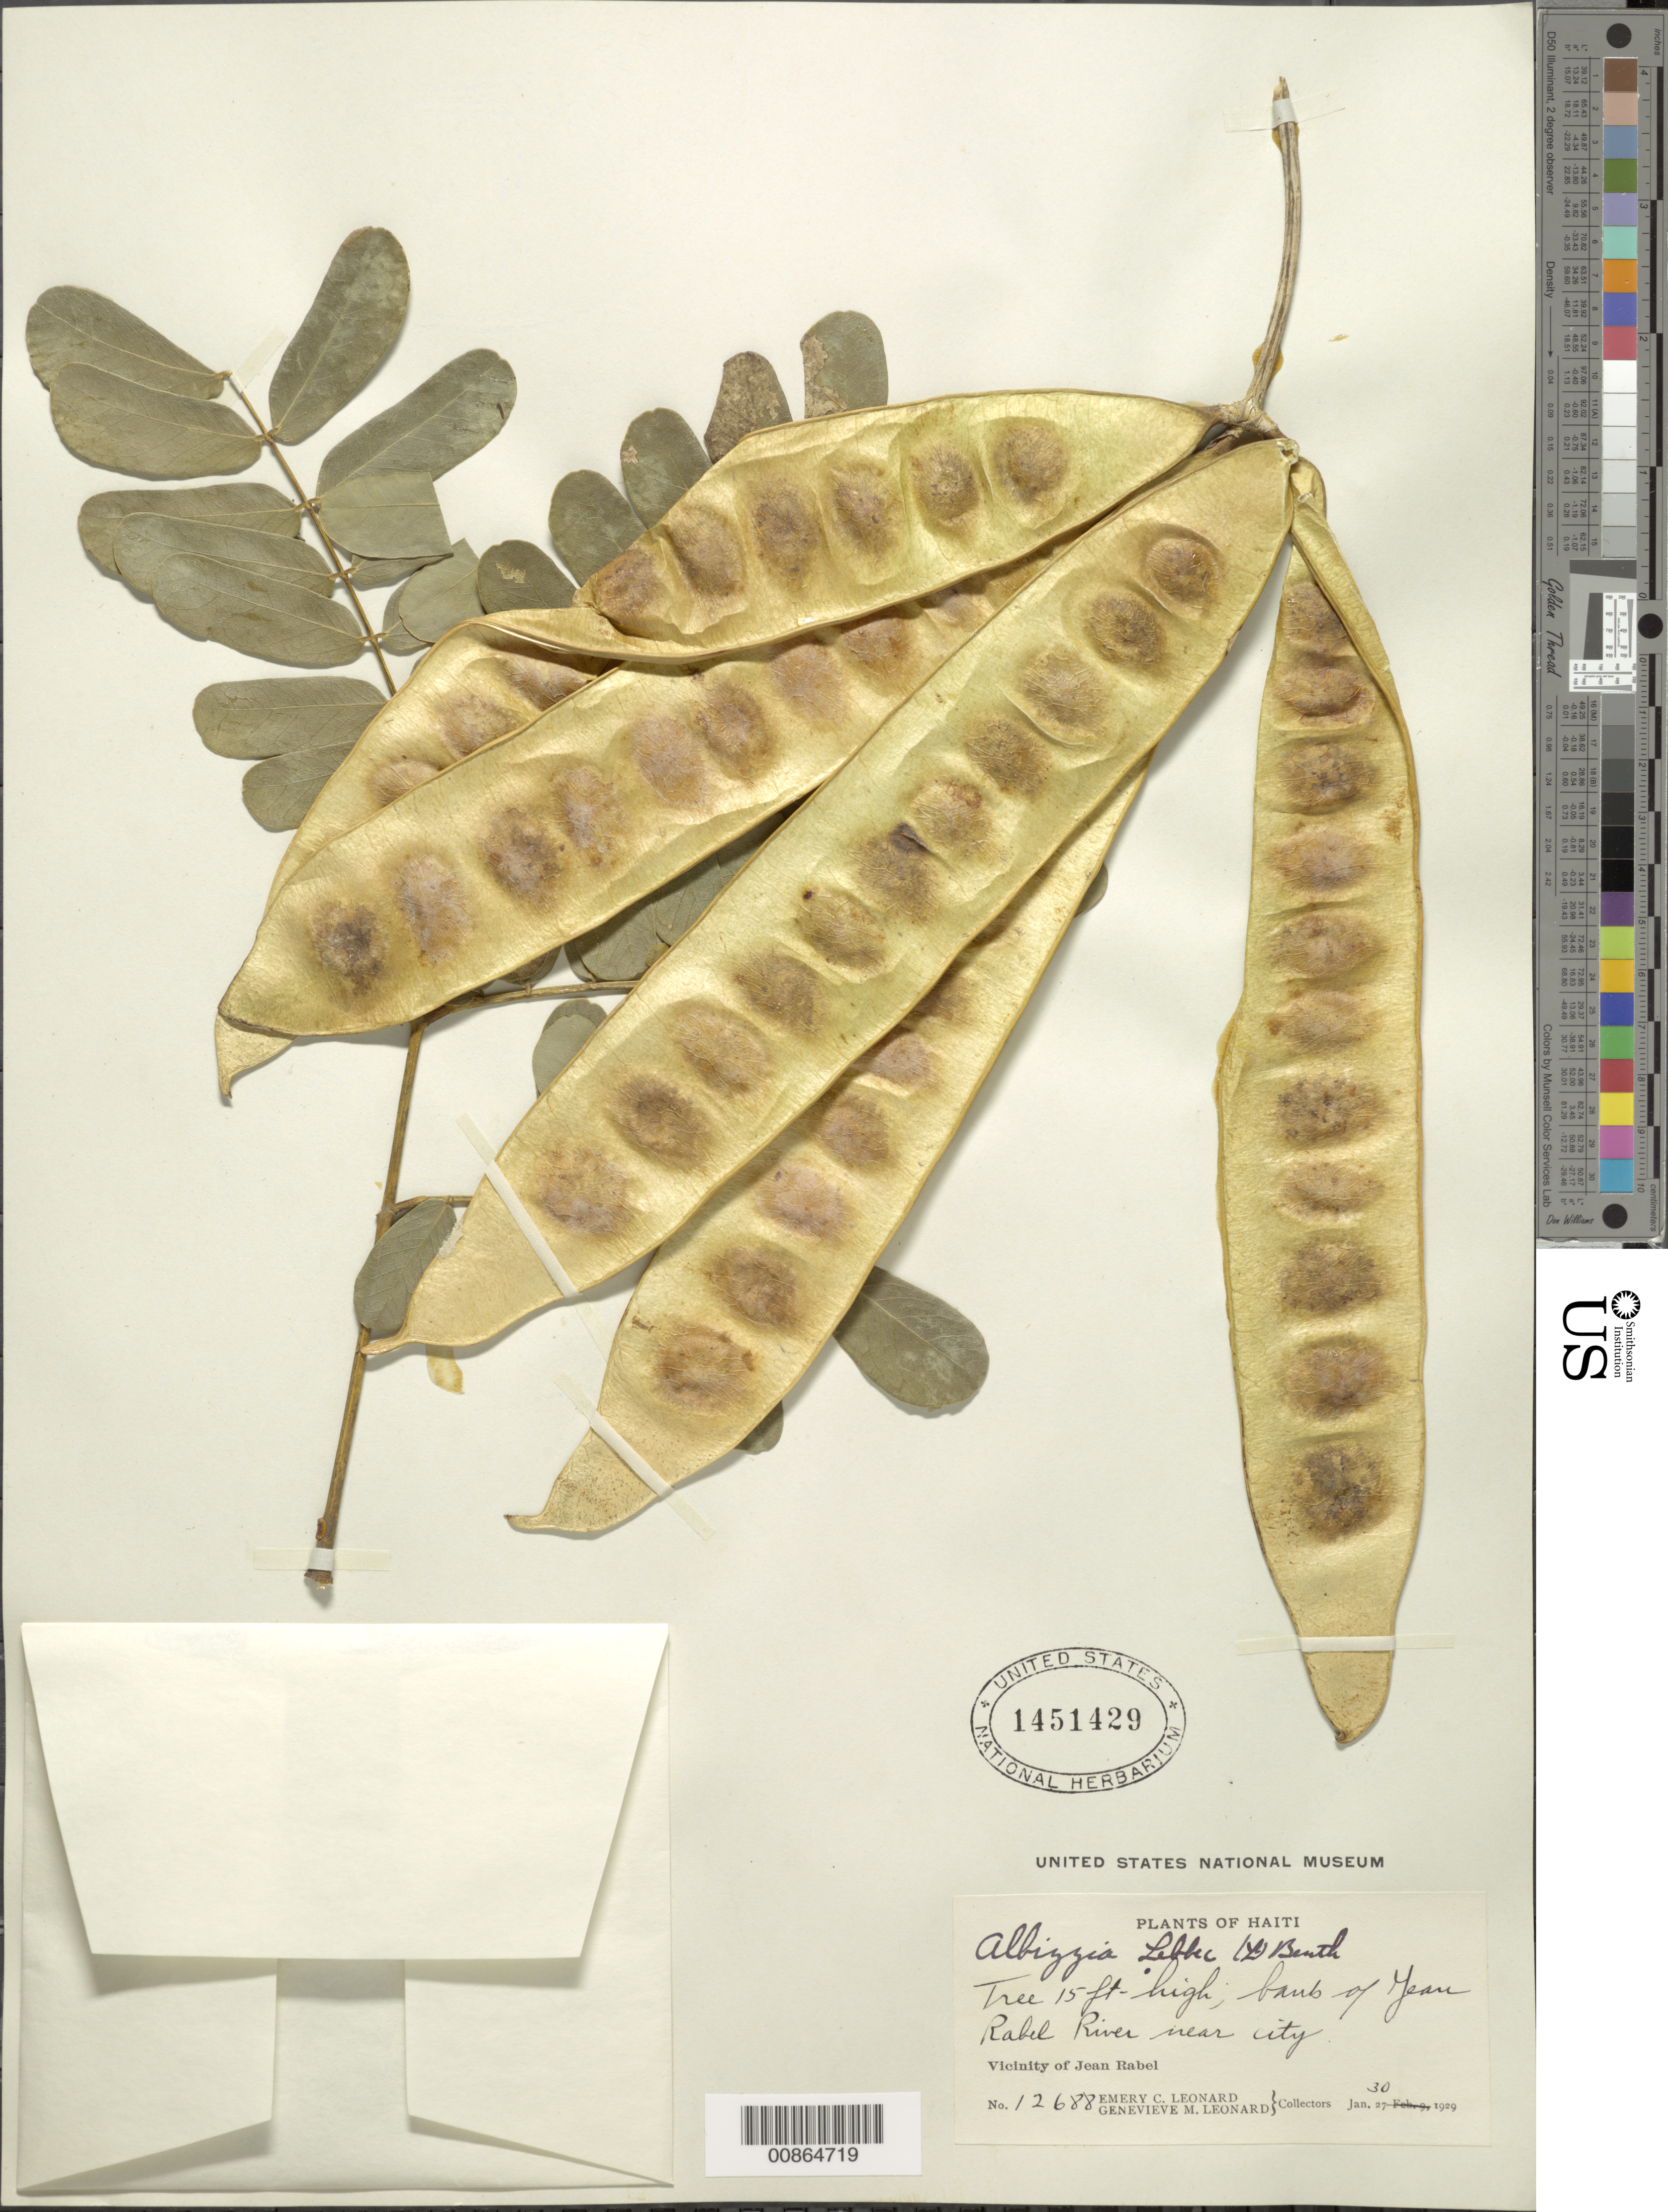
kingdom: Plantae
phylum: Tracheophyta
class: Magnoliopsida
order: Fabales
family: Fabaceae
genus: Albizia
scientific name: Albizia lebbeck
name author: (L.) Benth.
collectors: E. C. Leonard & G. M. Leonard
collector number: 12688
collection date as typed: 30 Jan 1929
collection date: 1929-01-30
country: Haiti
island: Hispaniola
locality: Vicinity of Jean Rabel. Banks of Jean Rabel River near city.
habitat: Banks of river.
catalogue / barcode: US 1451429